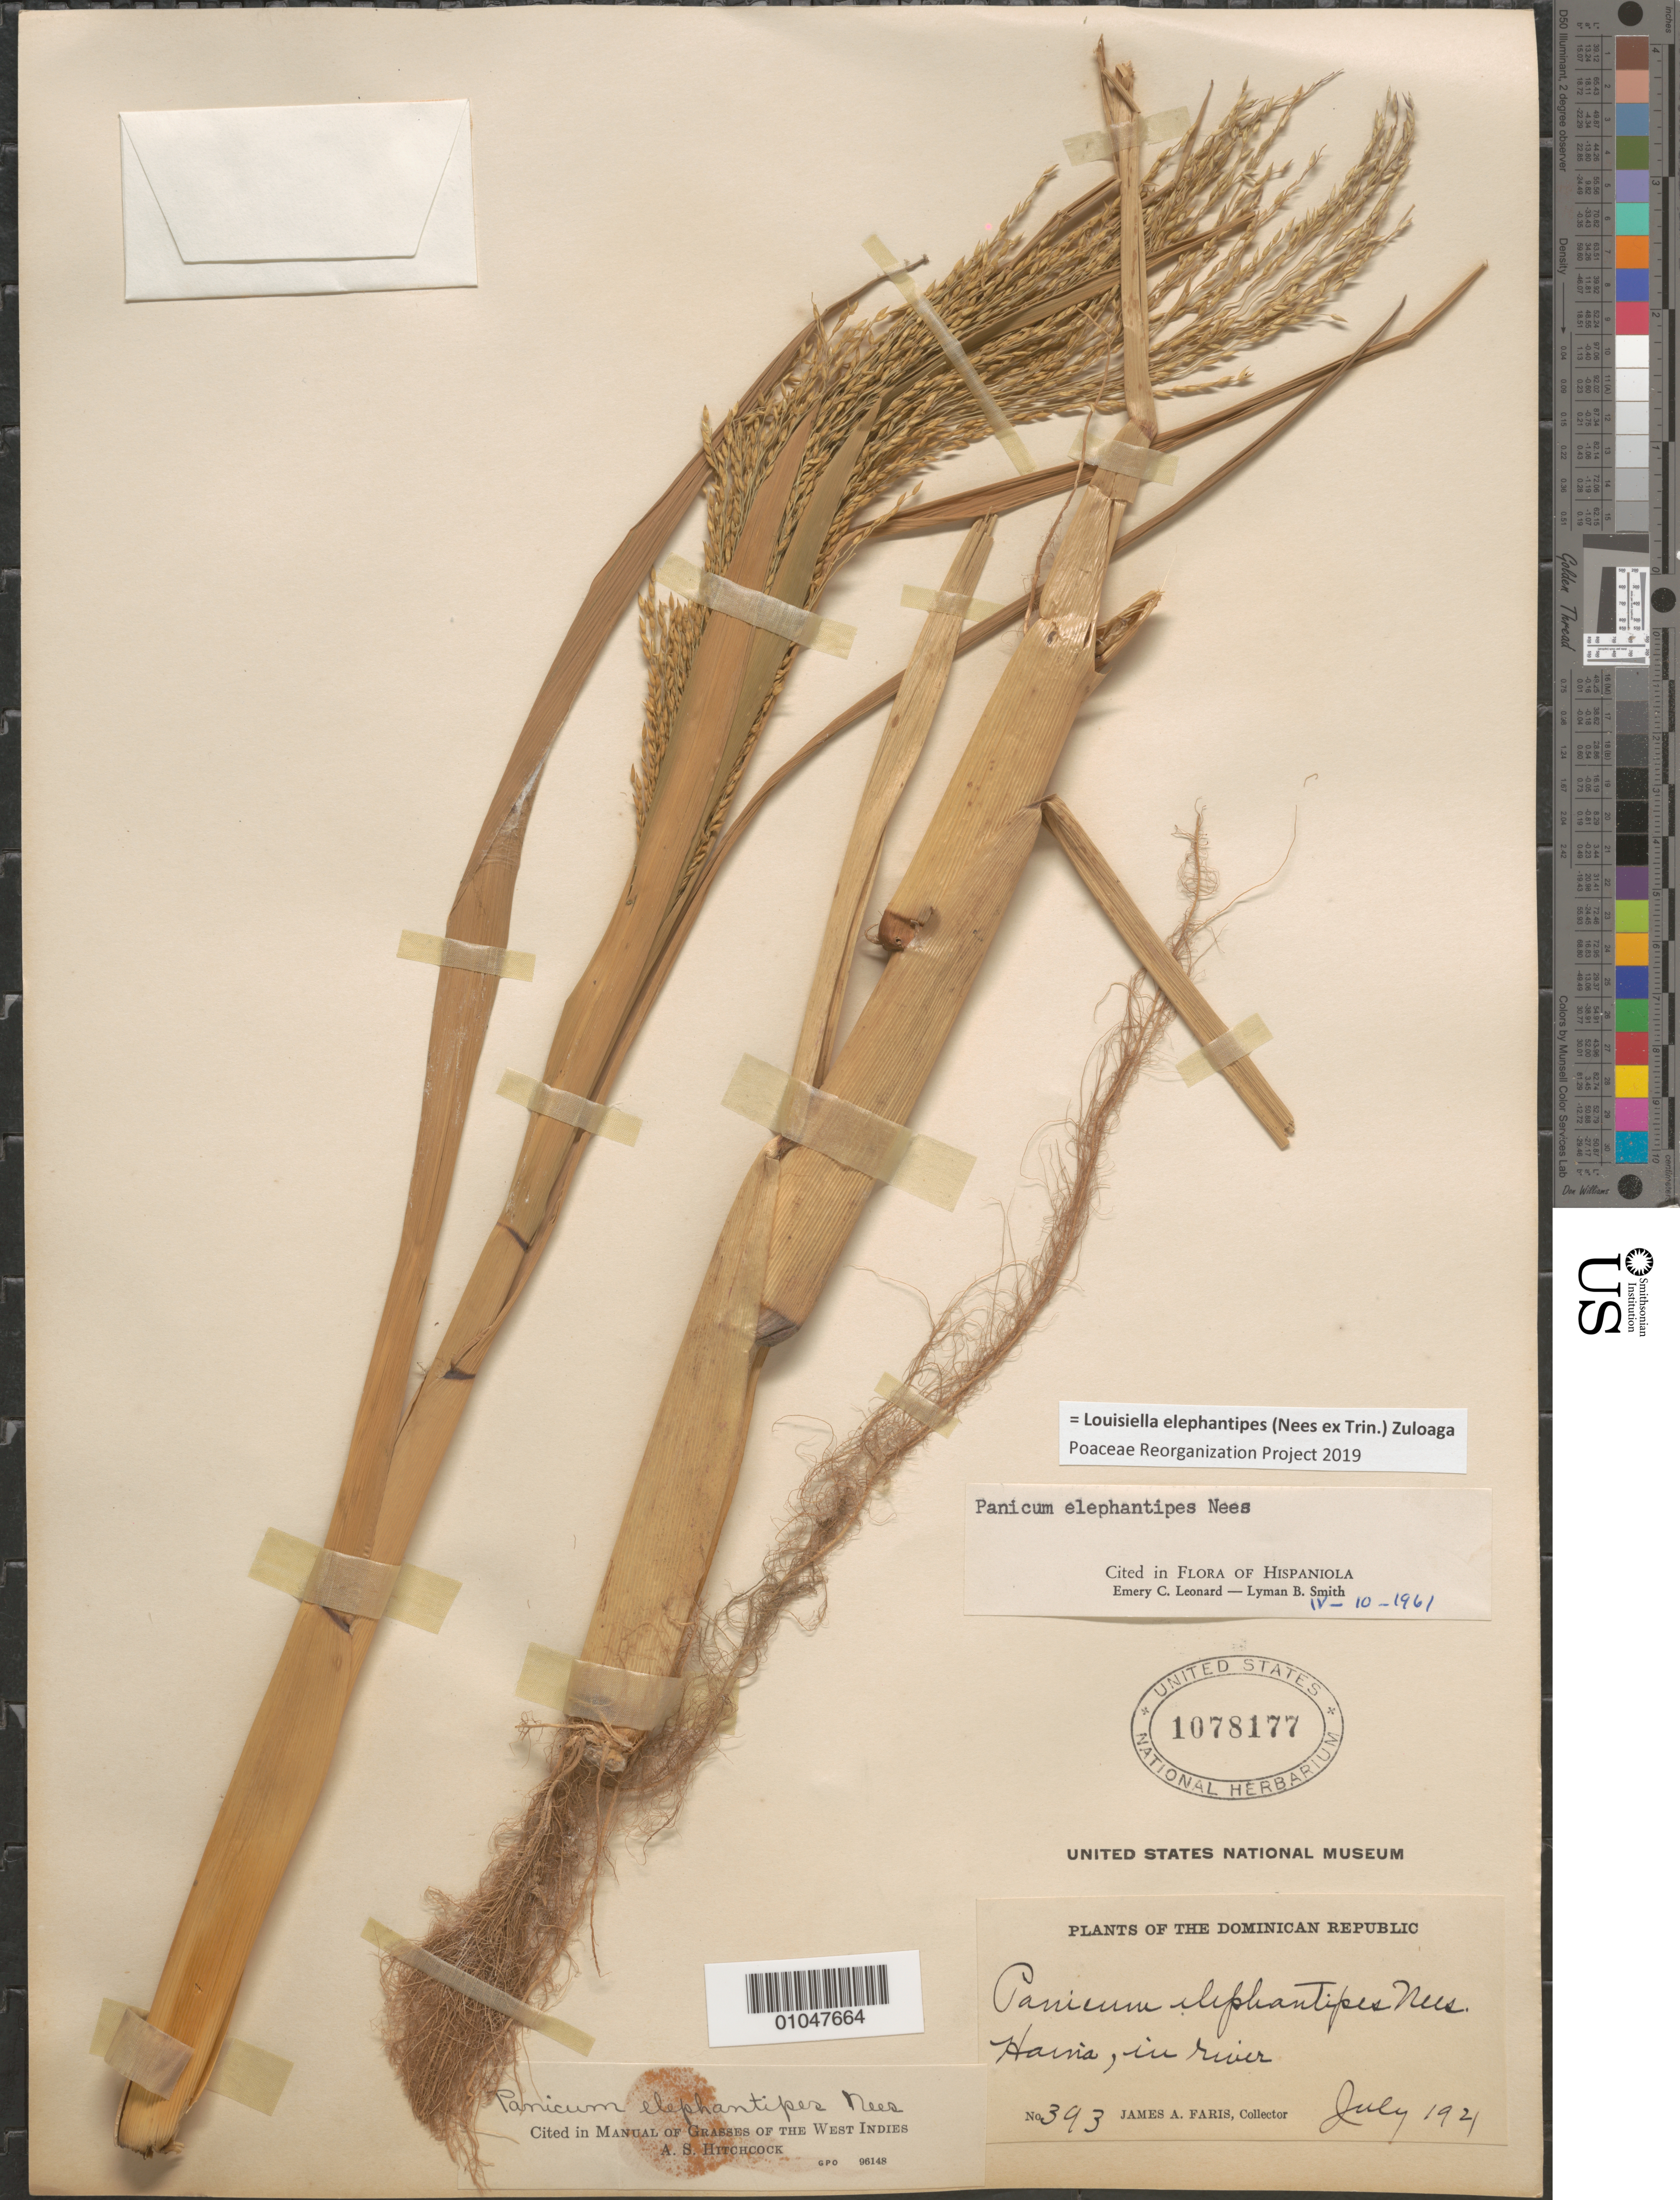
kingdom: Plantae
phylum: Tracheophyta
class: Liliopsida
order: Poales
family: Poaceae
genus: Louisiella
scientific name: Louisiella elephantipes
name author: (Nees ex Trin.) Zuloaga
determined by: Poaceae Reorganization Project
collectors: J. Faris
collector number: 393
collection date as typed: Jul 1921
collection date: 1921-07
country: Dominican Republic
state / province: San Cristóbal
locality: Haina, in river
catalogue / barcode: US 1078177